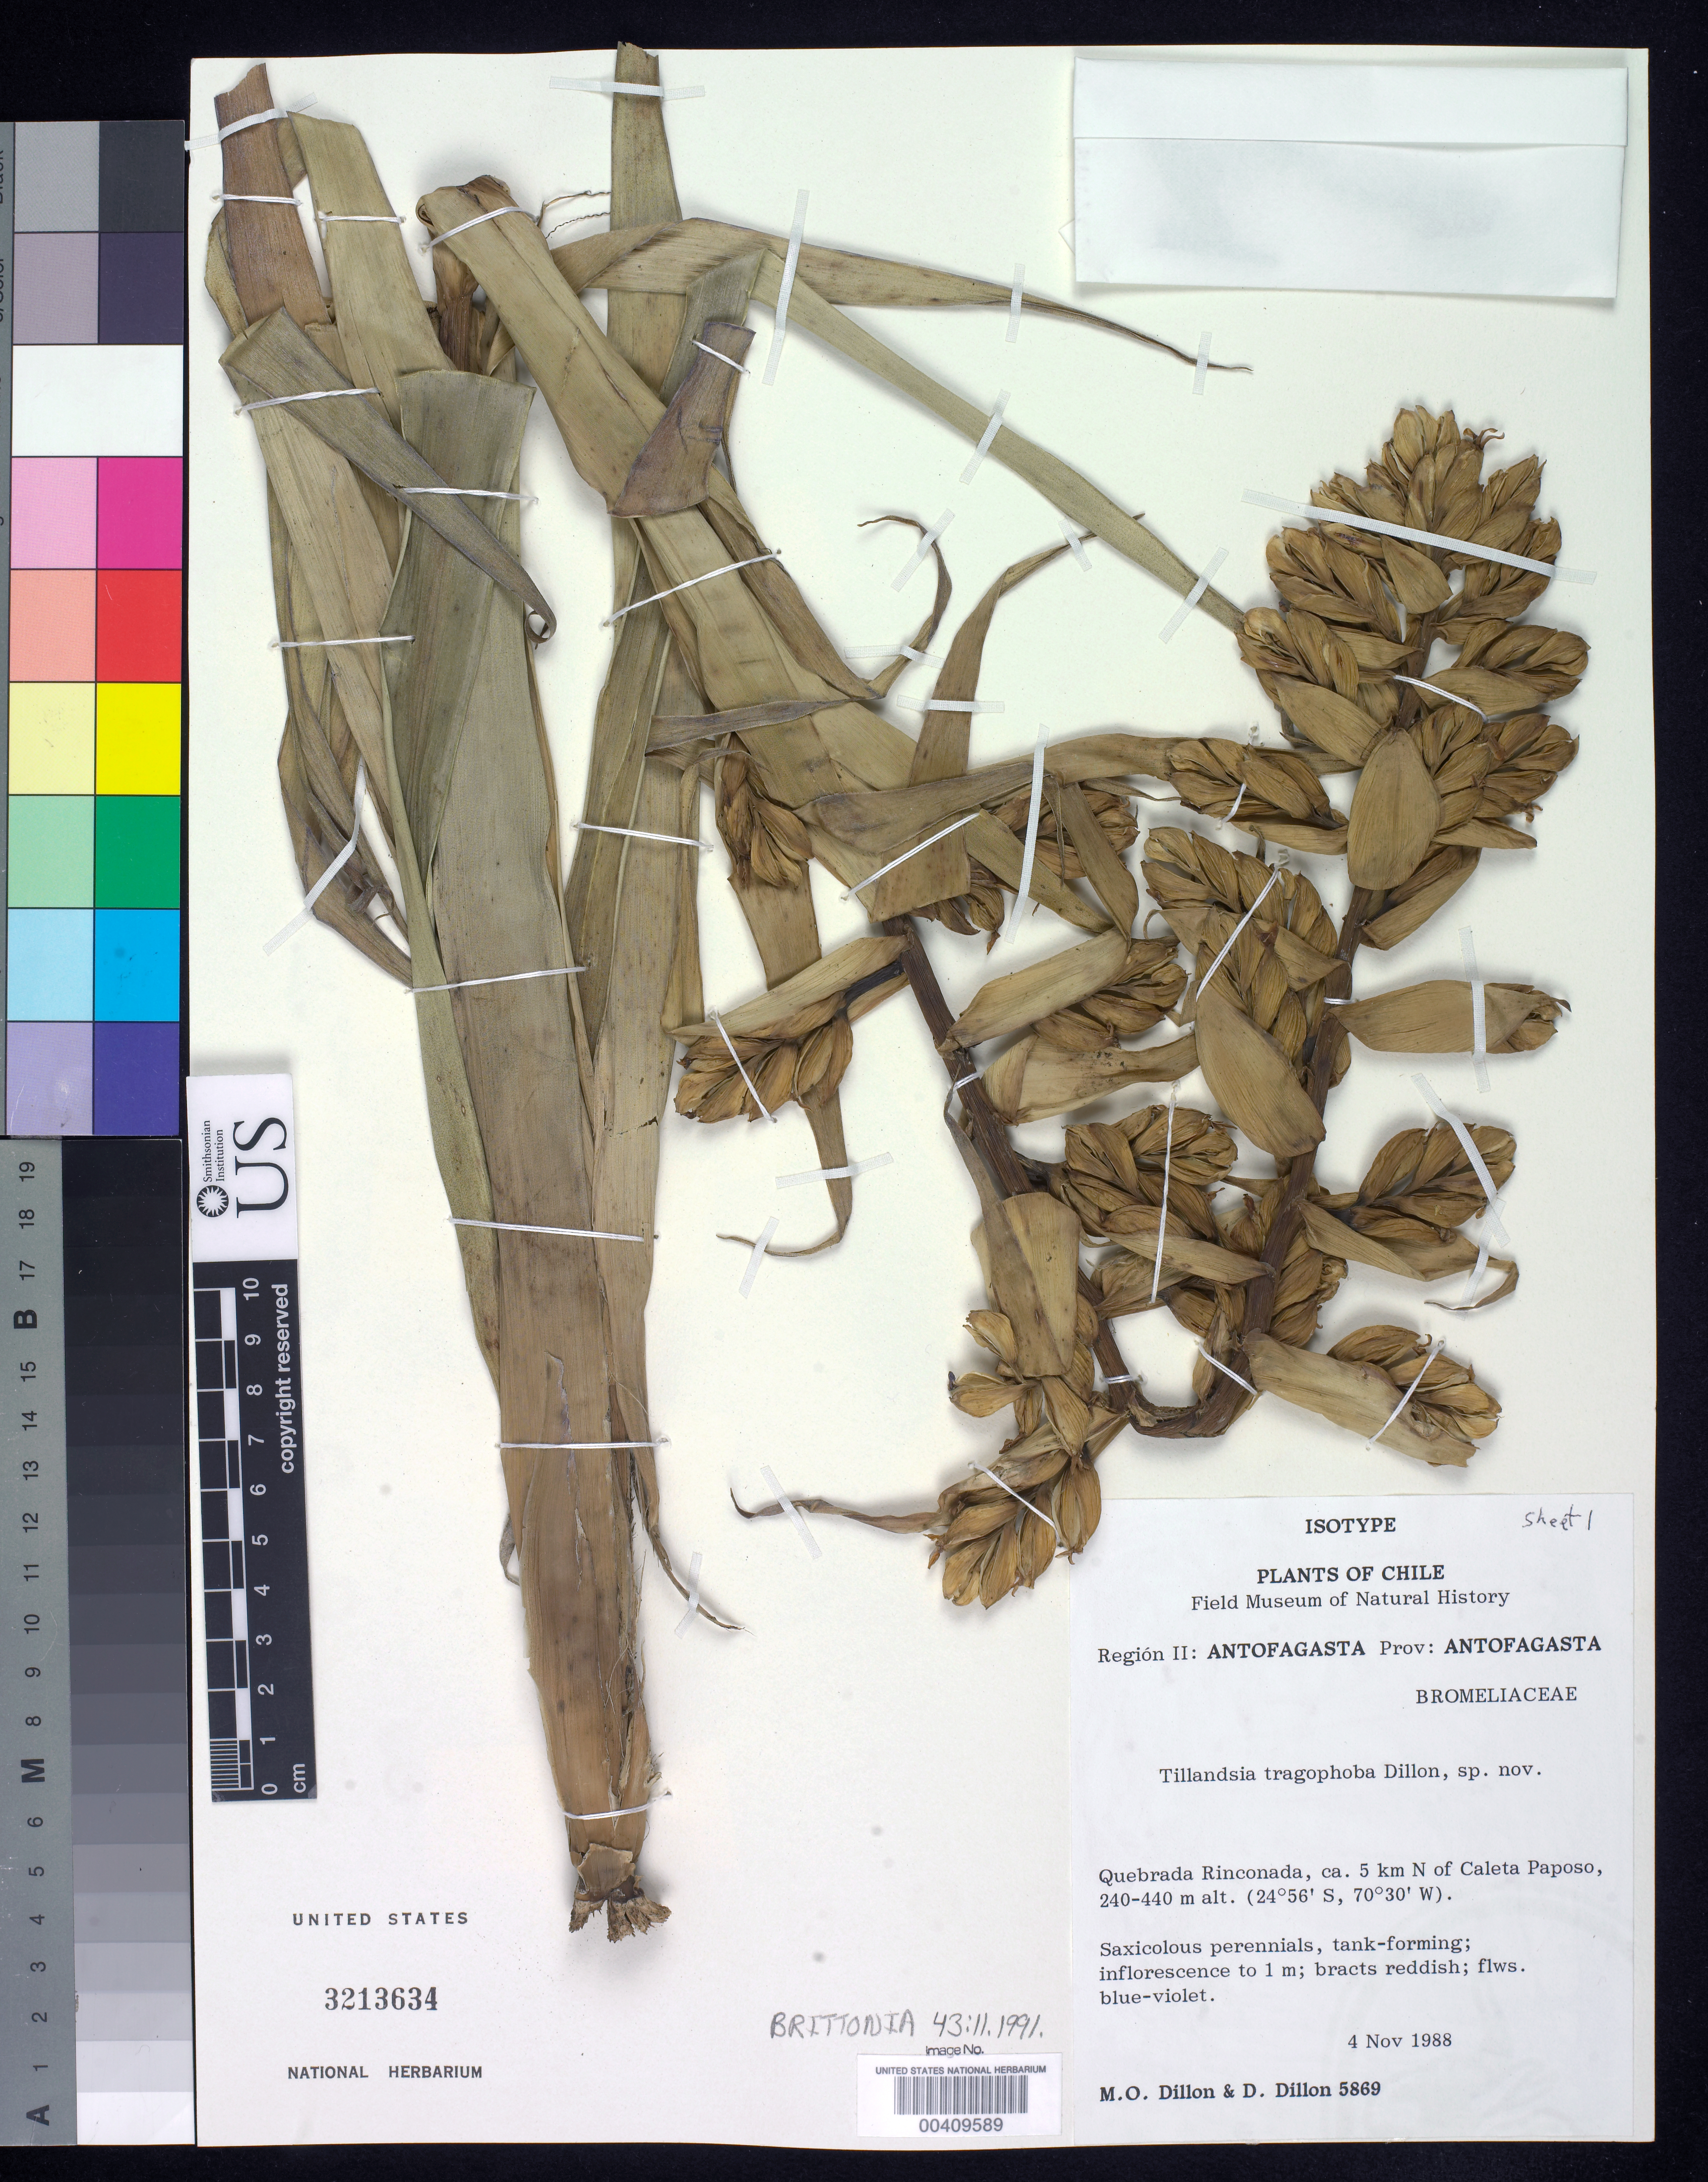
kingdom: Plantae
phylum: Tracheophyta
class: Liliopsida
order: Poales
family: Bromeliaceae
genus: Tillandsia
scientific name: Tillandsia tragophoba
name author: M.O. Dillon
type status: Isotype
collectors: M. O. Dillon & D. Dillon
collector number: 5869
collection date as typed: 04 Nov 1988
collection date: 1988-11-04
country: Chile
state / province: Antofagasta (II)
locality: Quebrada Rinconada, ca. 5 km N of Caleta Paposo.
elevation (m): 240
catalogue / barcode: US 3213634